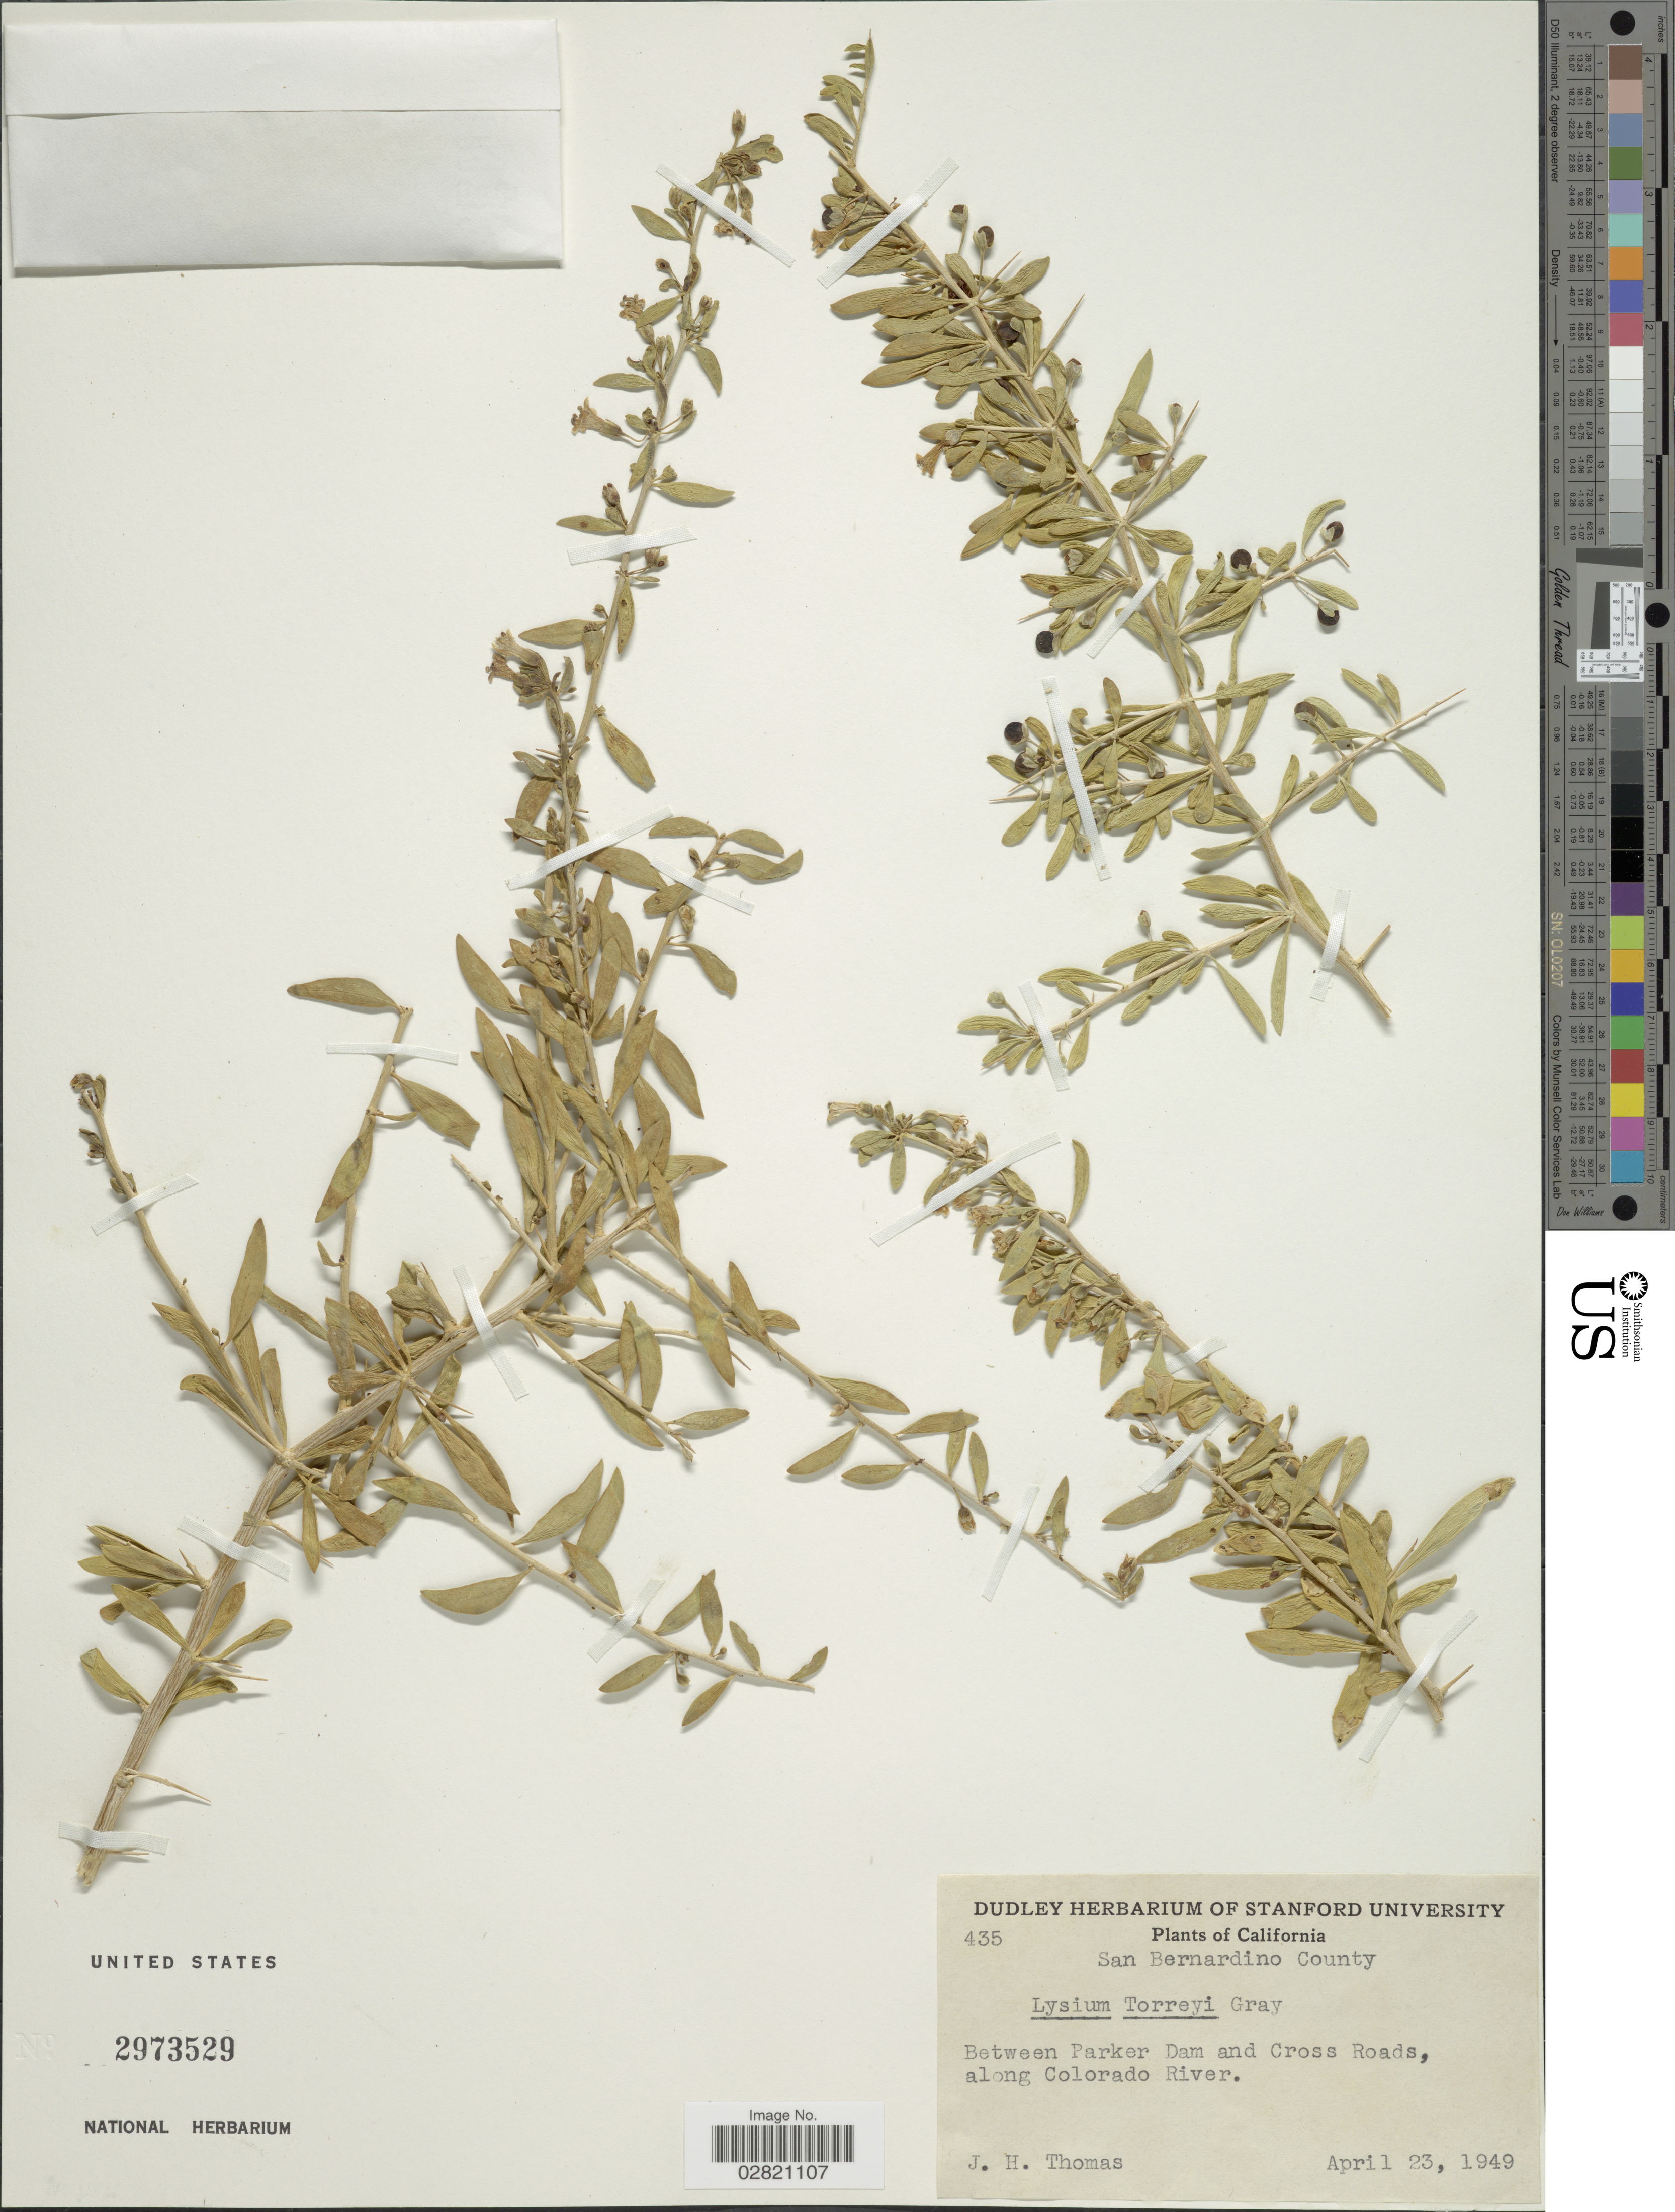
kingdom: Plantae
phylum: Tracheophyta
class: Magnoliopsida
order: Solanales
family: Solanaceae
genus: Lycium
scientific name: Lycium torreyi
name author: A. Gray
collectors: J. H. Thomas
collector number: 435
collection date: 1949-04-23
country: United States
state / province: California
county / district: San Bernardino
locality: San Bernardino County. Between Parker Dam and Cross Roads, along Colorado River.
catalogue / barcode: US 2973529